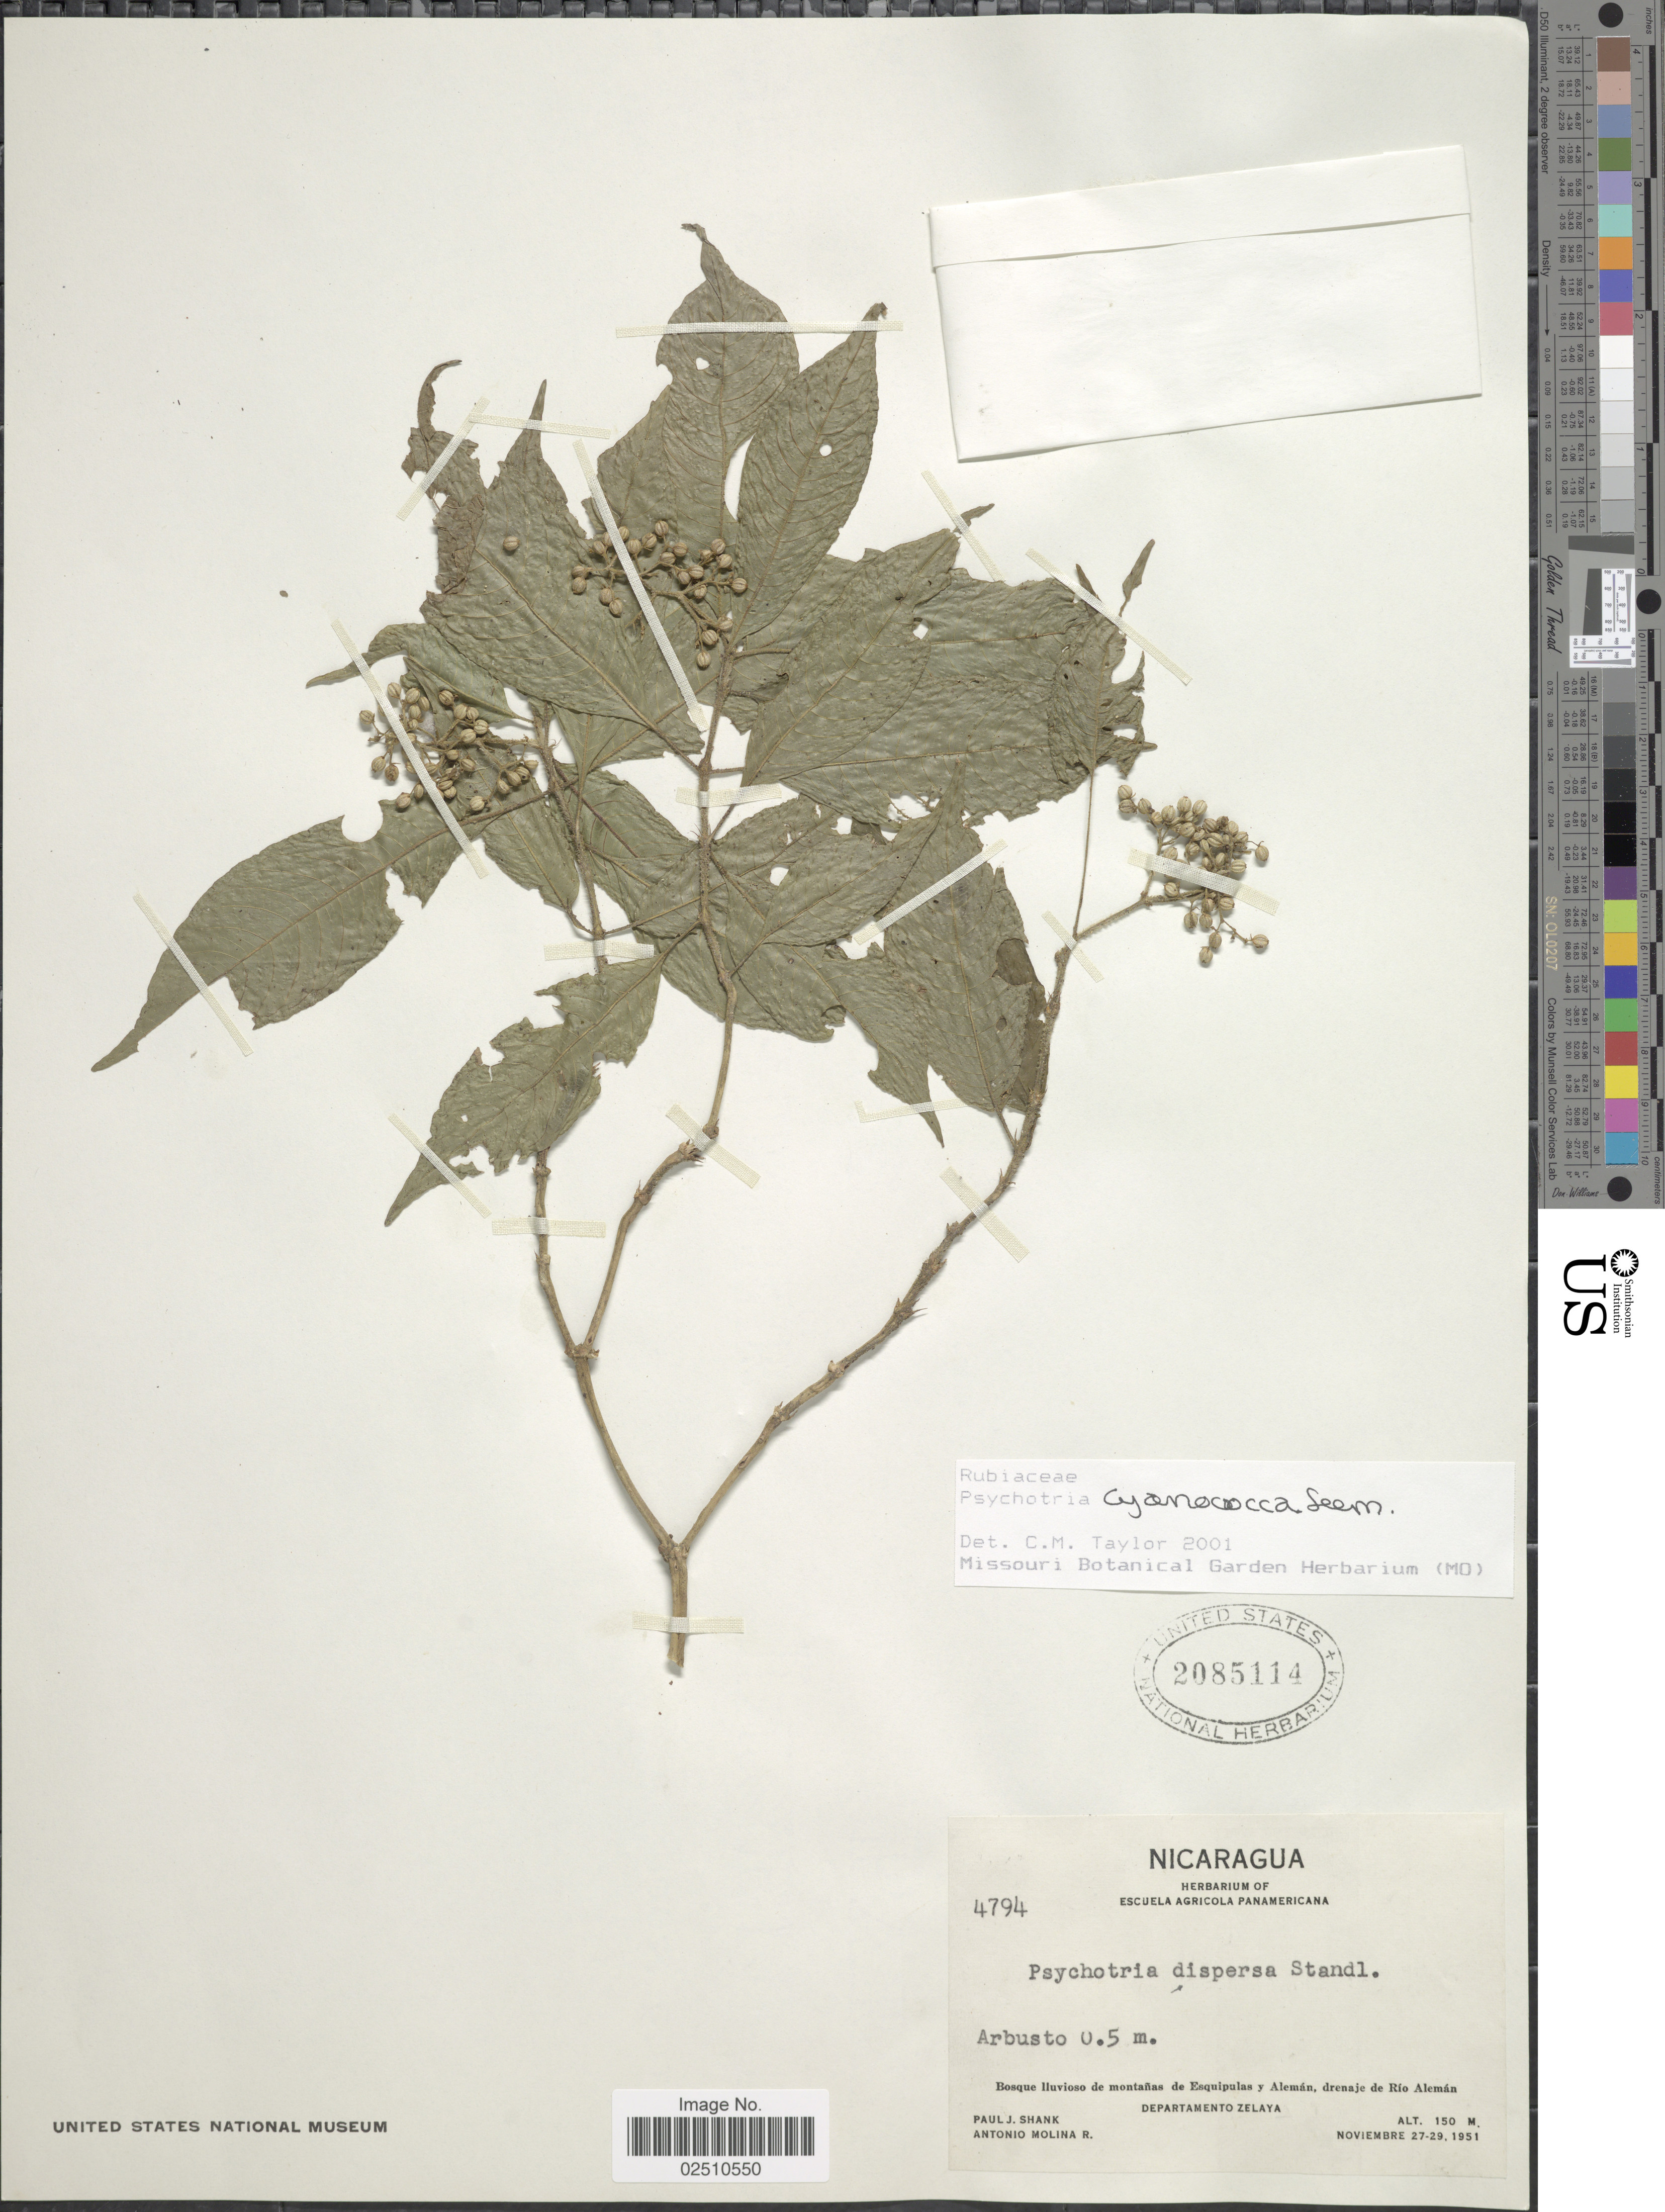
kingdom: Plantae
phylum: Tracheophyta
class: Magnoliopsida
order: Gentianales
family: Rubiaceae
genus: Psychotria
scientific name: Psychotria cyanococca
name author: Seem. ex Dombrain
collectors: P. J. Shank & A. Molina R.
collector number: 4794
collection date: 1951-11-27/1951-11-29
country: Nicaragua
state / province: Atlantico Norte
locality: Montanas de Esquipulas y Aleman, drenaje de Rio Aleman, Departamento Zelaya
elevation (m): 150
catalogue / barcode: US 2085114